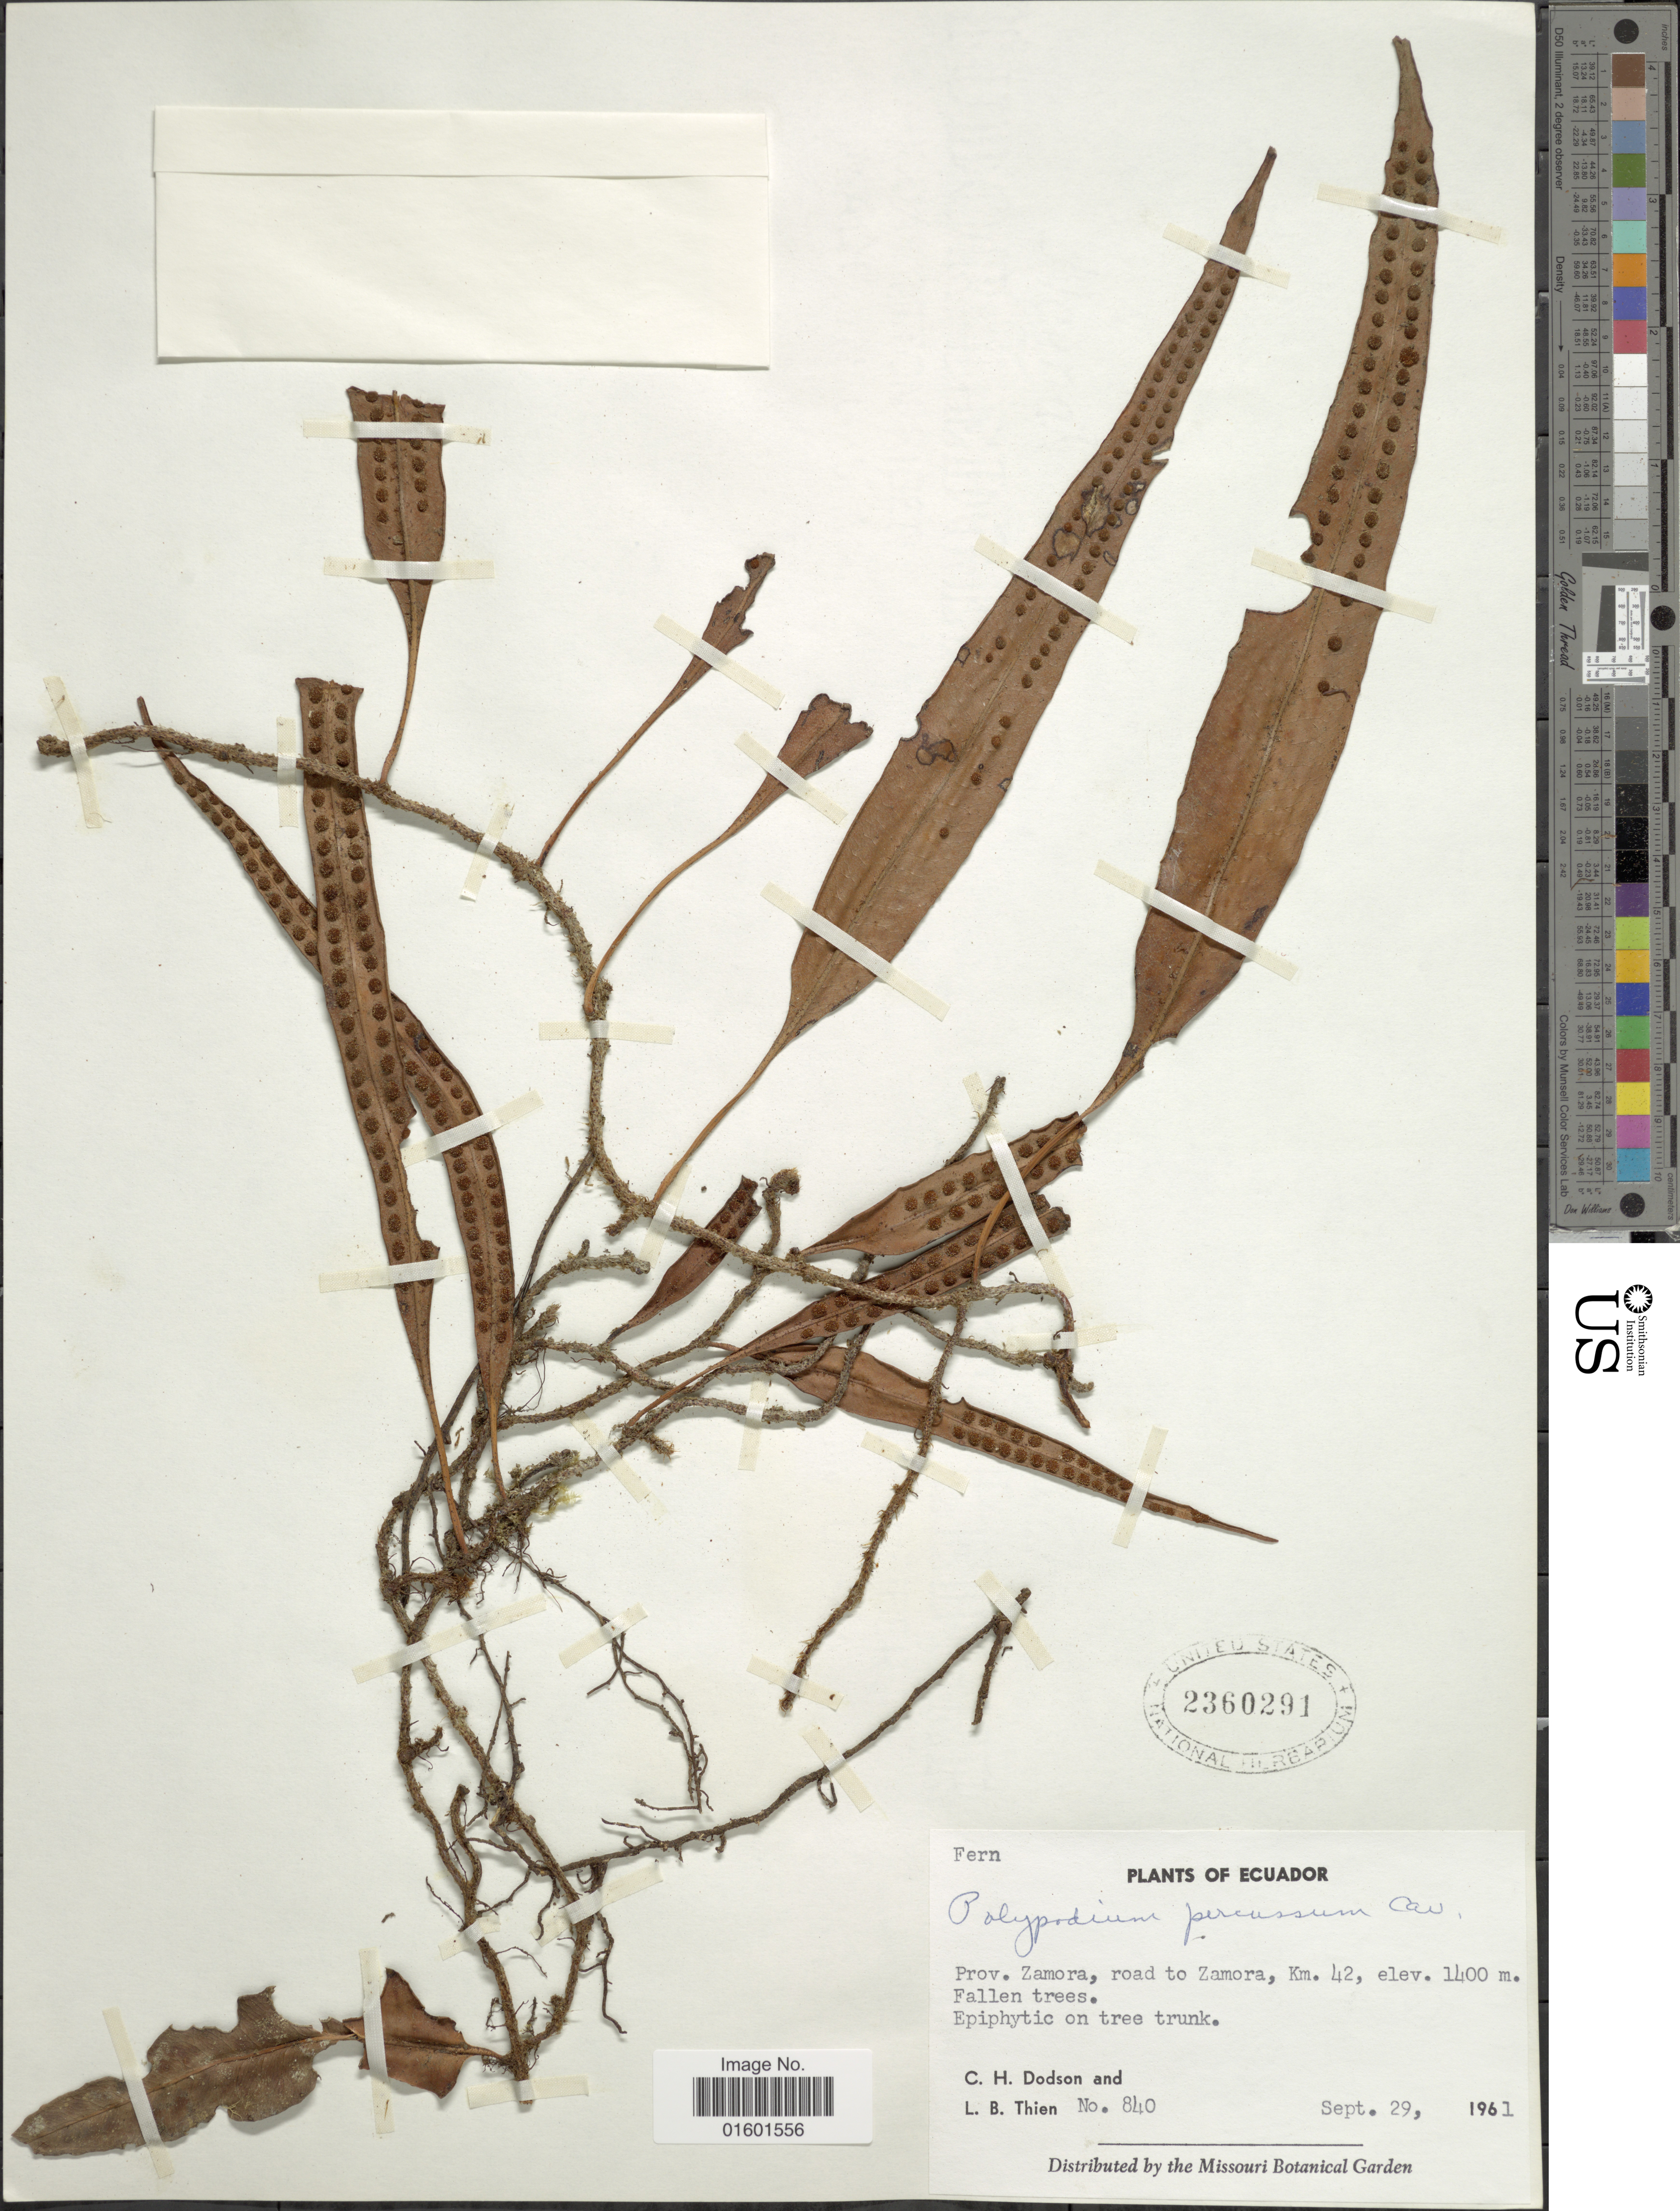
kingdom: Plantae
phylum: Tracheophyta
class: Polypodiopsida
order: Polypodiales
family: Polypodiaceae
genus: Microgramma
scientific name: Microgramma percussa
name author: (Cav.) de la Sota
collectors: C. H. Dodson & L. Thien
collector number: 840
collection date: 1961-09-29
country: Ecuador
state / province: Zamora-Chinchipe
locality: Road to Zamora, km. 42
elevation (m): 1400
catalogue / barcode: US 2360291